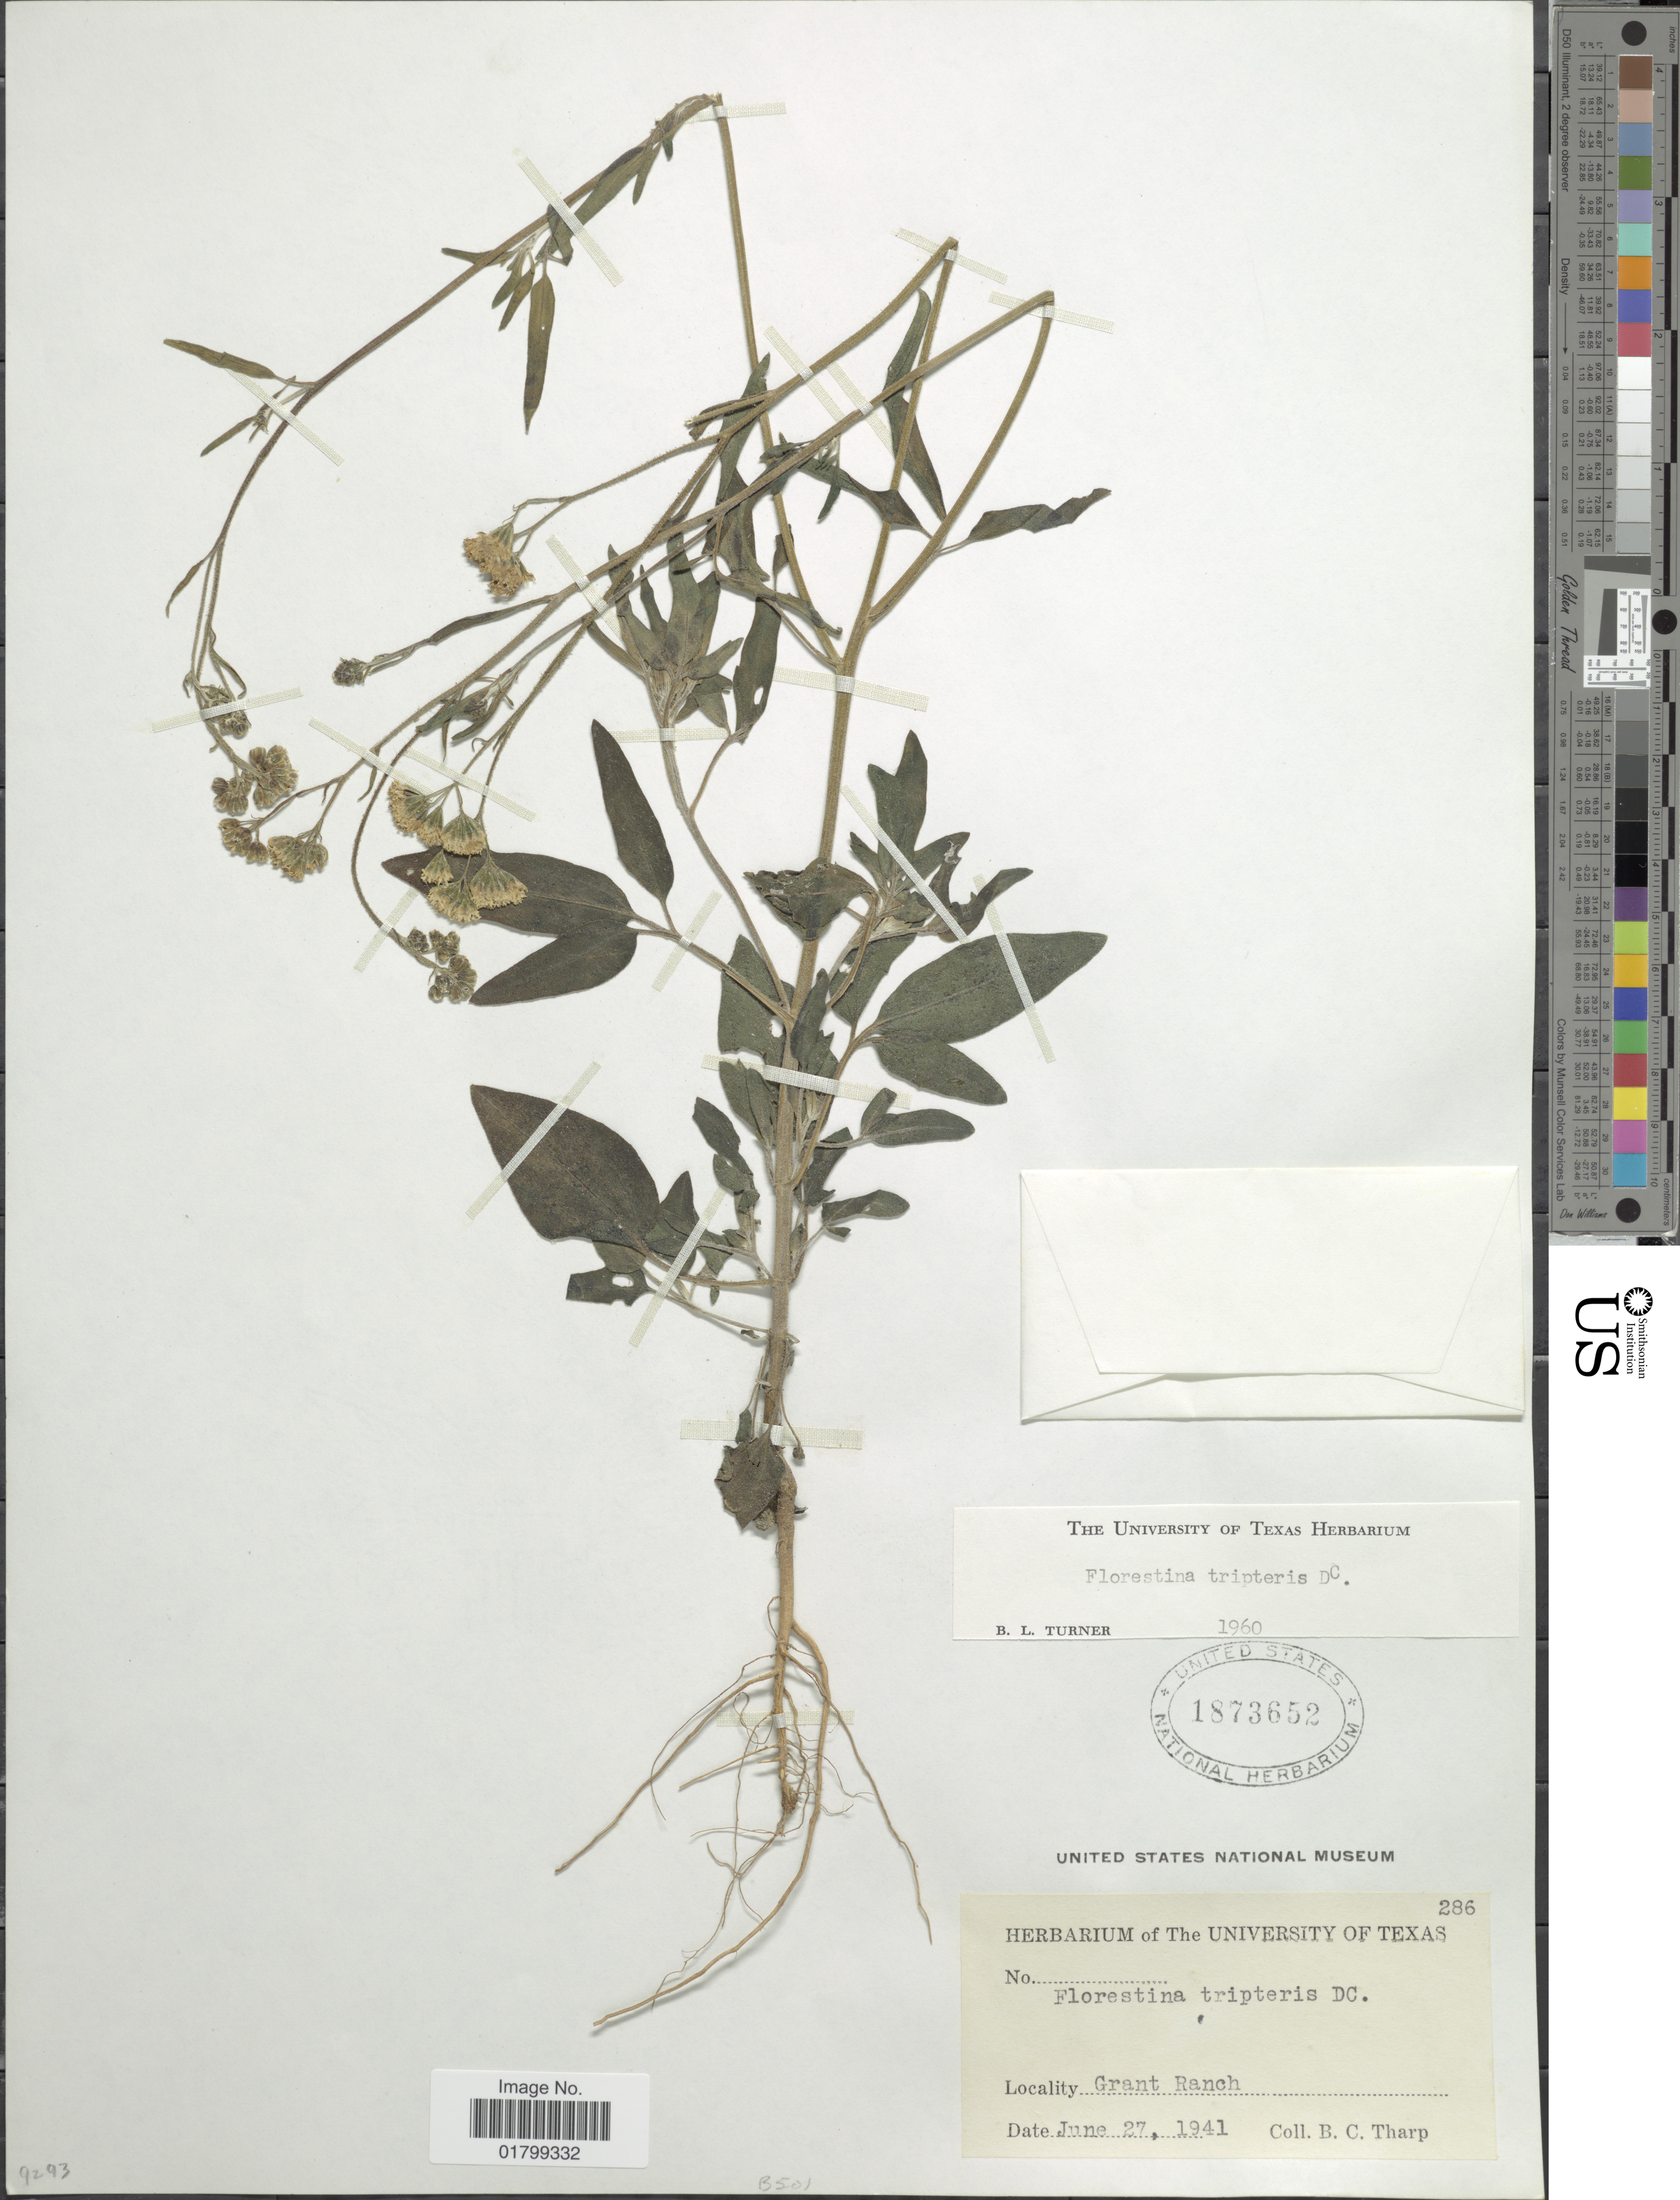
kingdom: Plantae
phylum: Tracheophyta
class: Magnoliopsida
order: Asterales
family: Asteraceae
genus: Florestina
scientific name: Florestina tripteris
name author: DC.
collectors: B. C. Tharp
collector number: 286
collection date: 1941-06-27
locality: Grant Ranch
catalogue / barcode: US 1873652